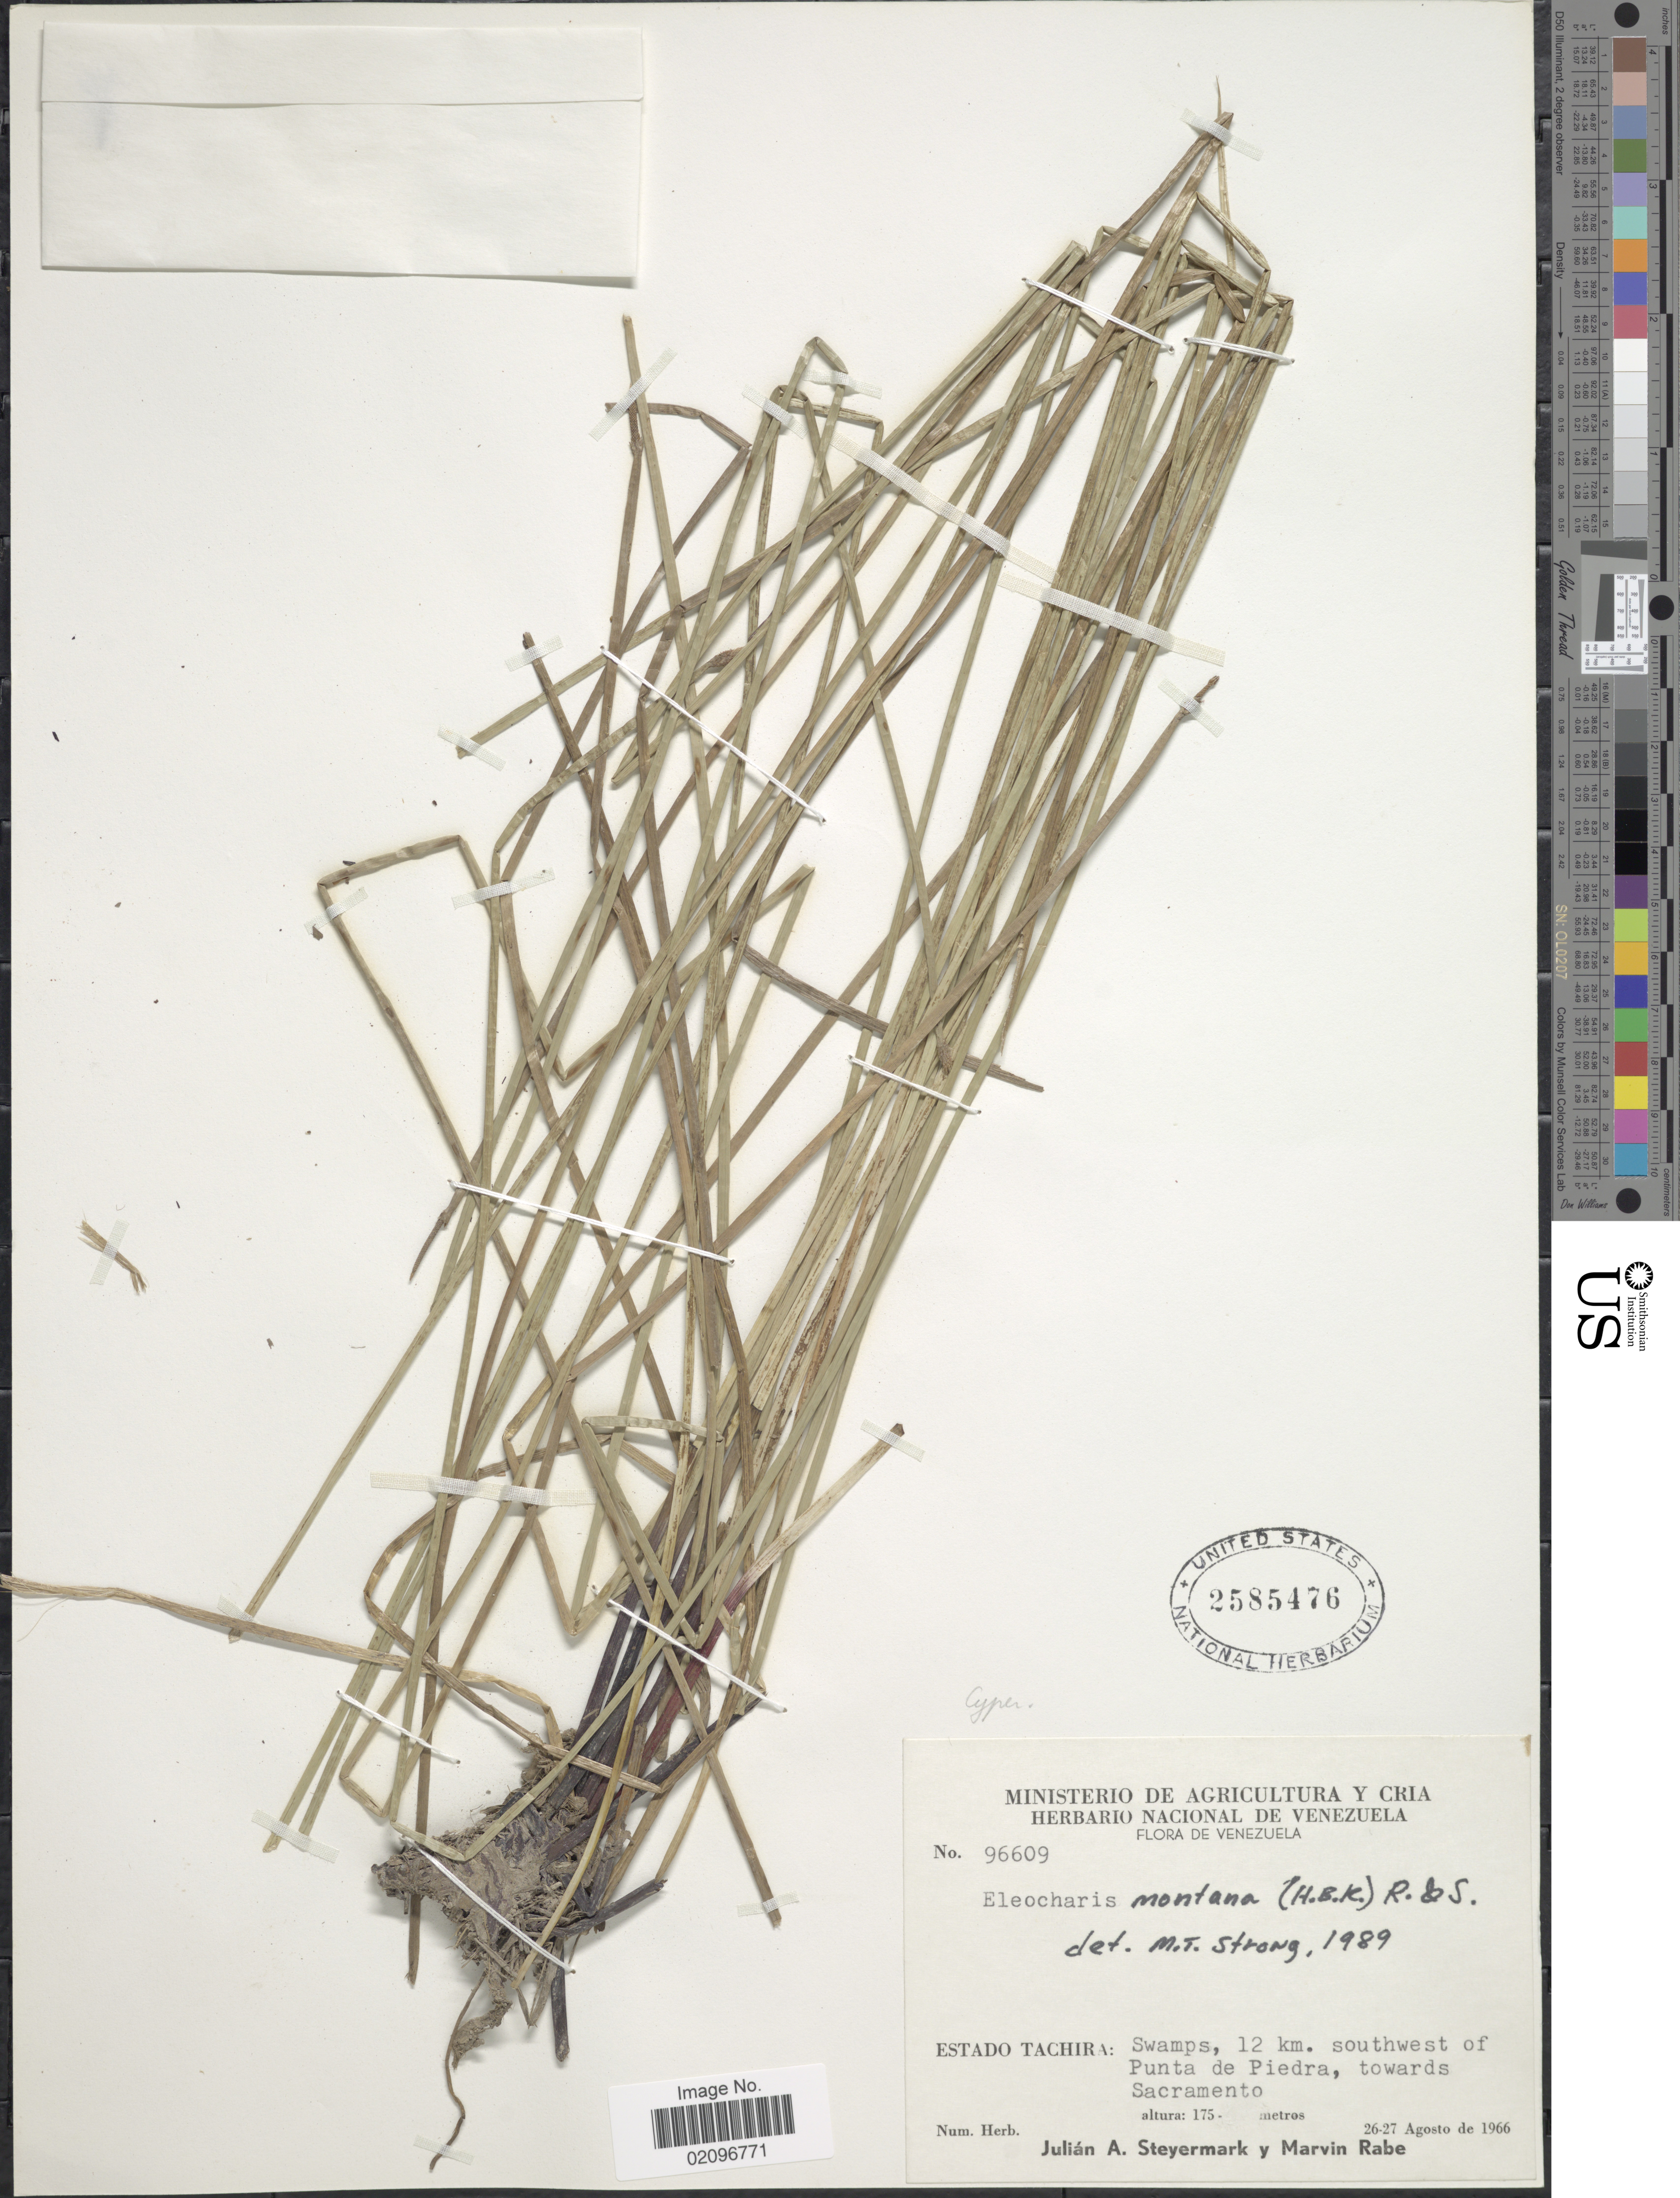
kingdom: Plantae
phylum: Tracheophyta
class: Liliopsida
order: Poales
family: Cyperaceae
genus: Eleocharis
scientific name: Eleocharis montana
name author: (Kunth) Roem. & Schult.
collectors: J. Steyermark & M. Rabe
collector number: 96609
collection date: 1966-08-26/1966-08-28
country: Venezuela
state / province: Tachira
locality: Estado Tachira: Swamps, 12 km. southwest of Punta de Piedra, towards Sacramento.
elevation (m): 175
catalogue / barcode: US 2585476